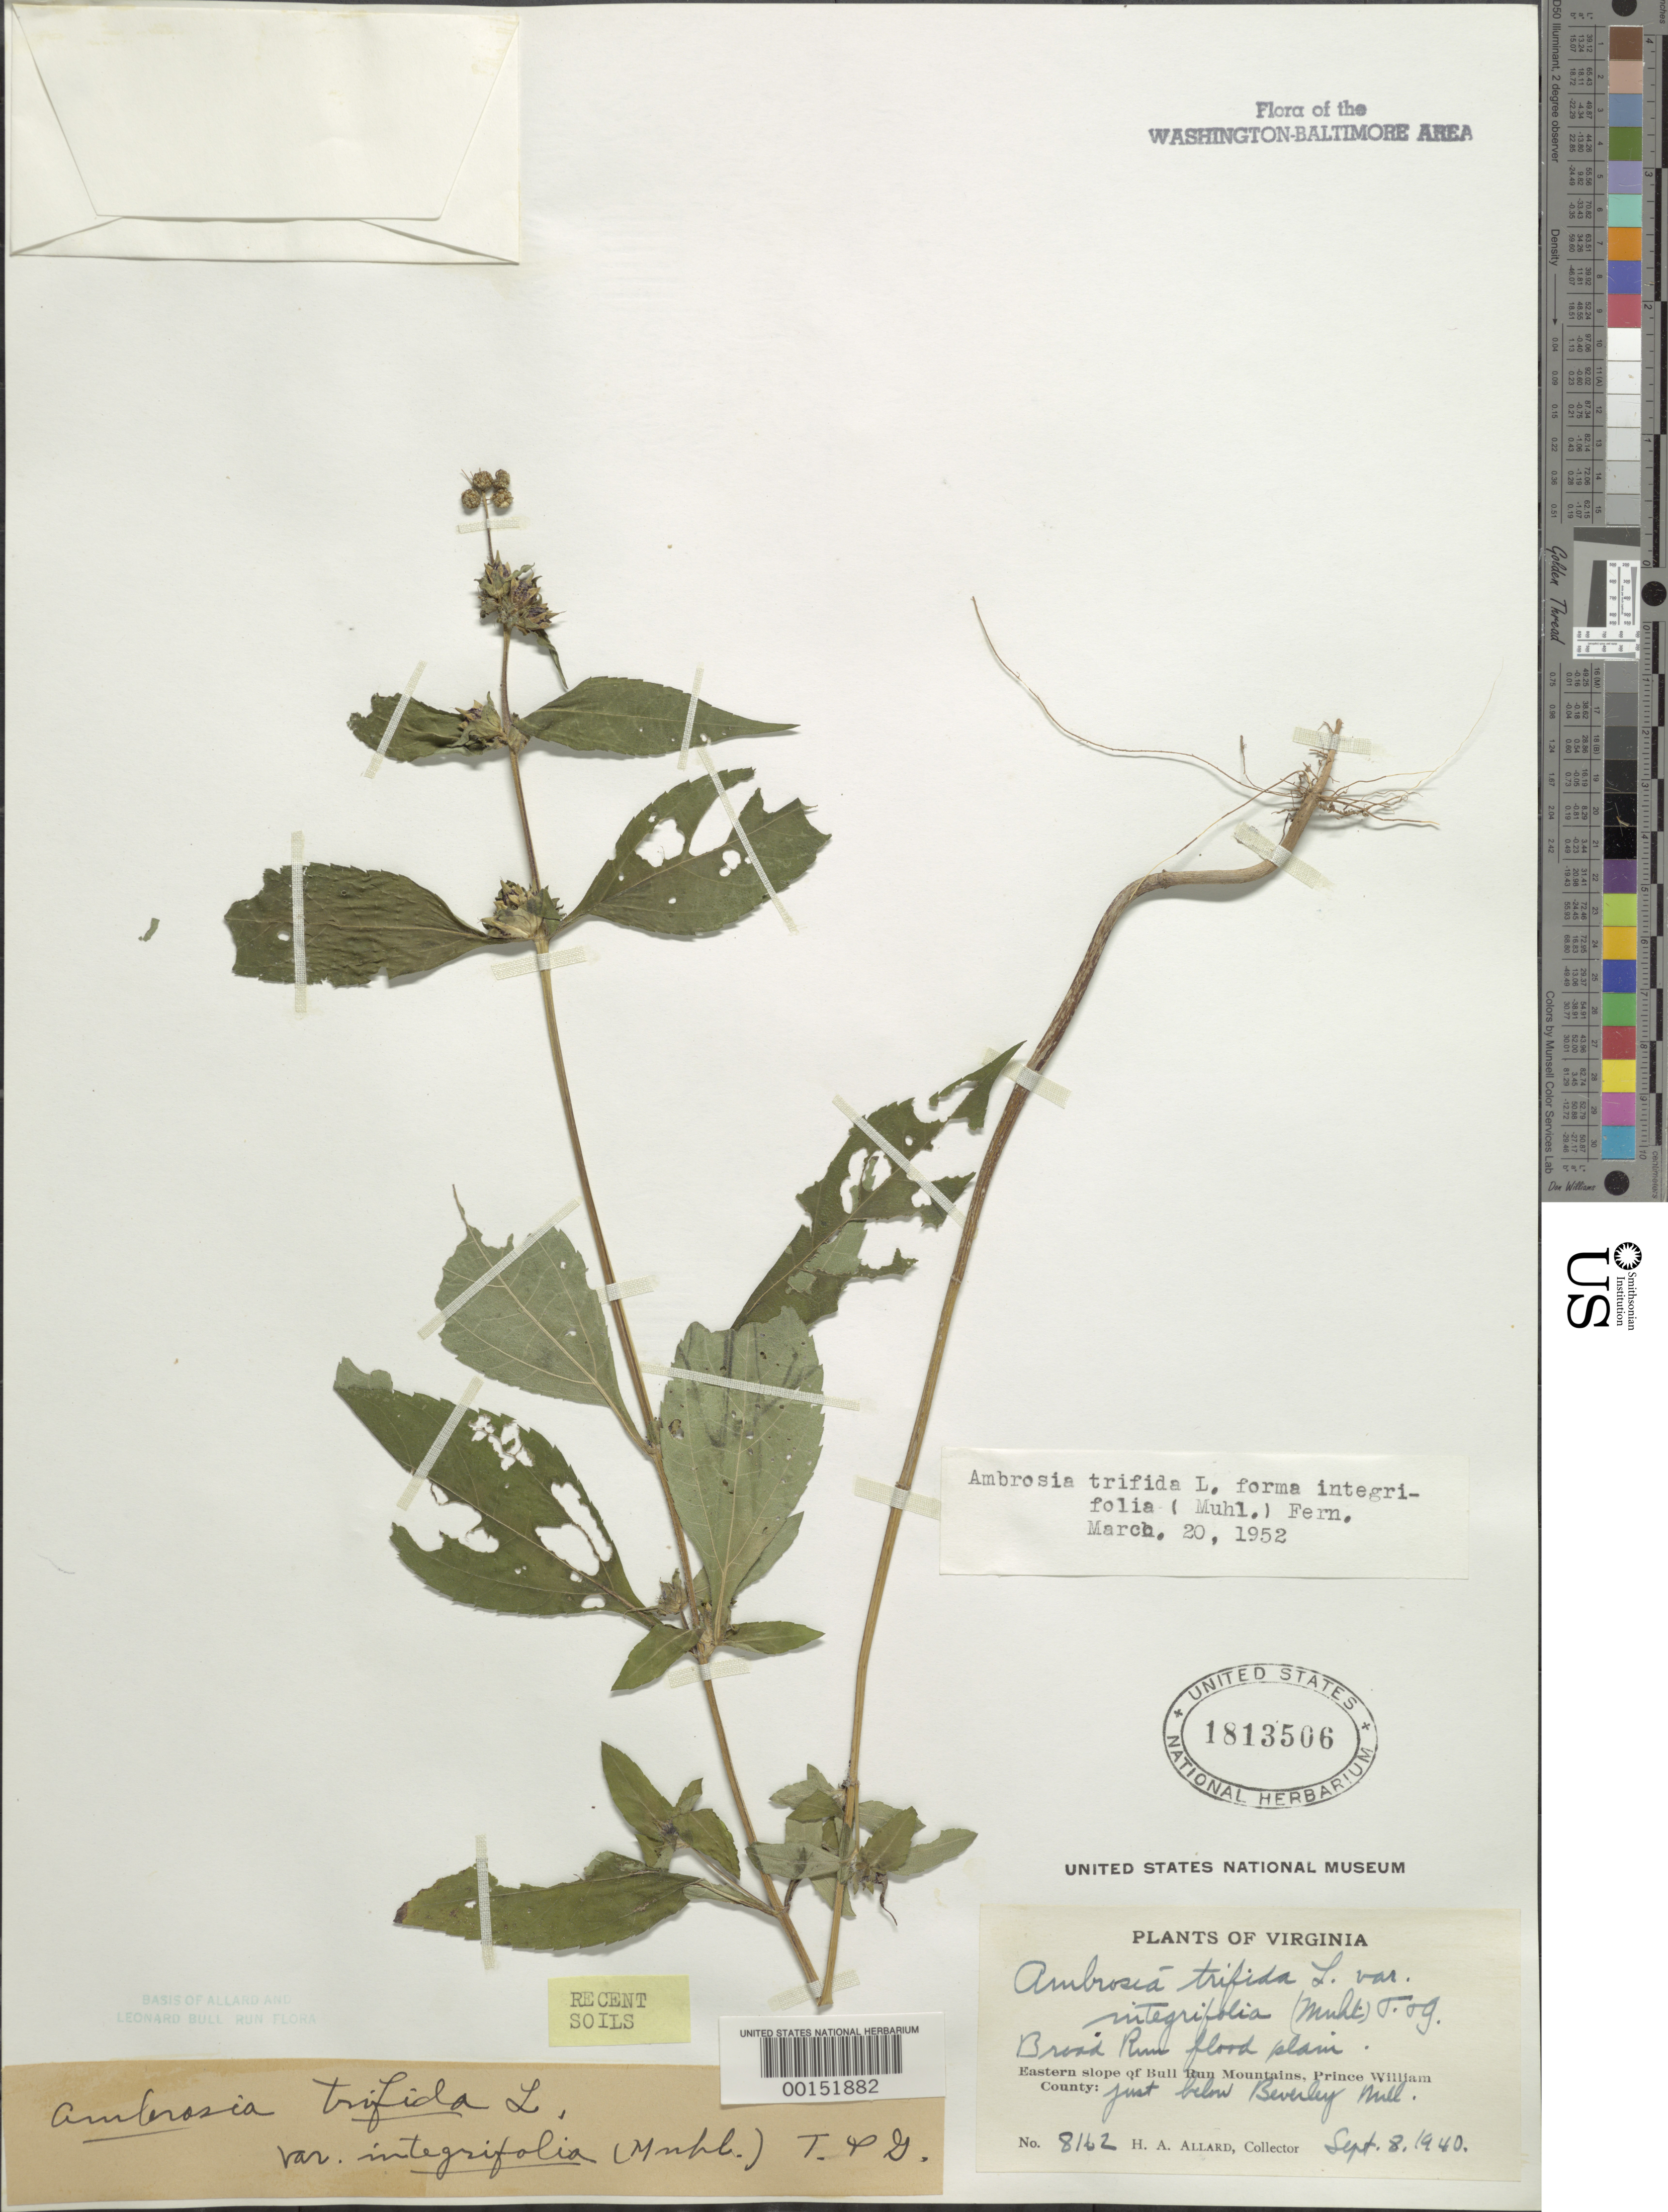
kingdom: Plantae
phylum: Tracheophyta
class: Magnoliopsida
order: Asterales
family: Asteraceae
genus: Ambrosia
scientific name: Ambrosia trifida f. integrifolia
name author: (Muhl.) Fernald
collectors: H. A. Allard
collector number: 8162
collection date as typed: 08 Sep 1940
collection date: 1940-09-08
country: United States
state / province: Virginia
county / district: Prince William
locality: Broad Run below Beverley Mill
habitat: Flood plain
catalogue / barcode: US 1813506